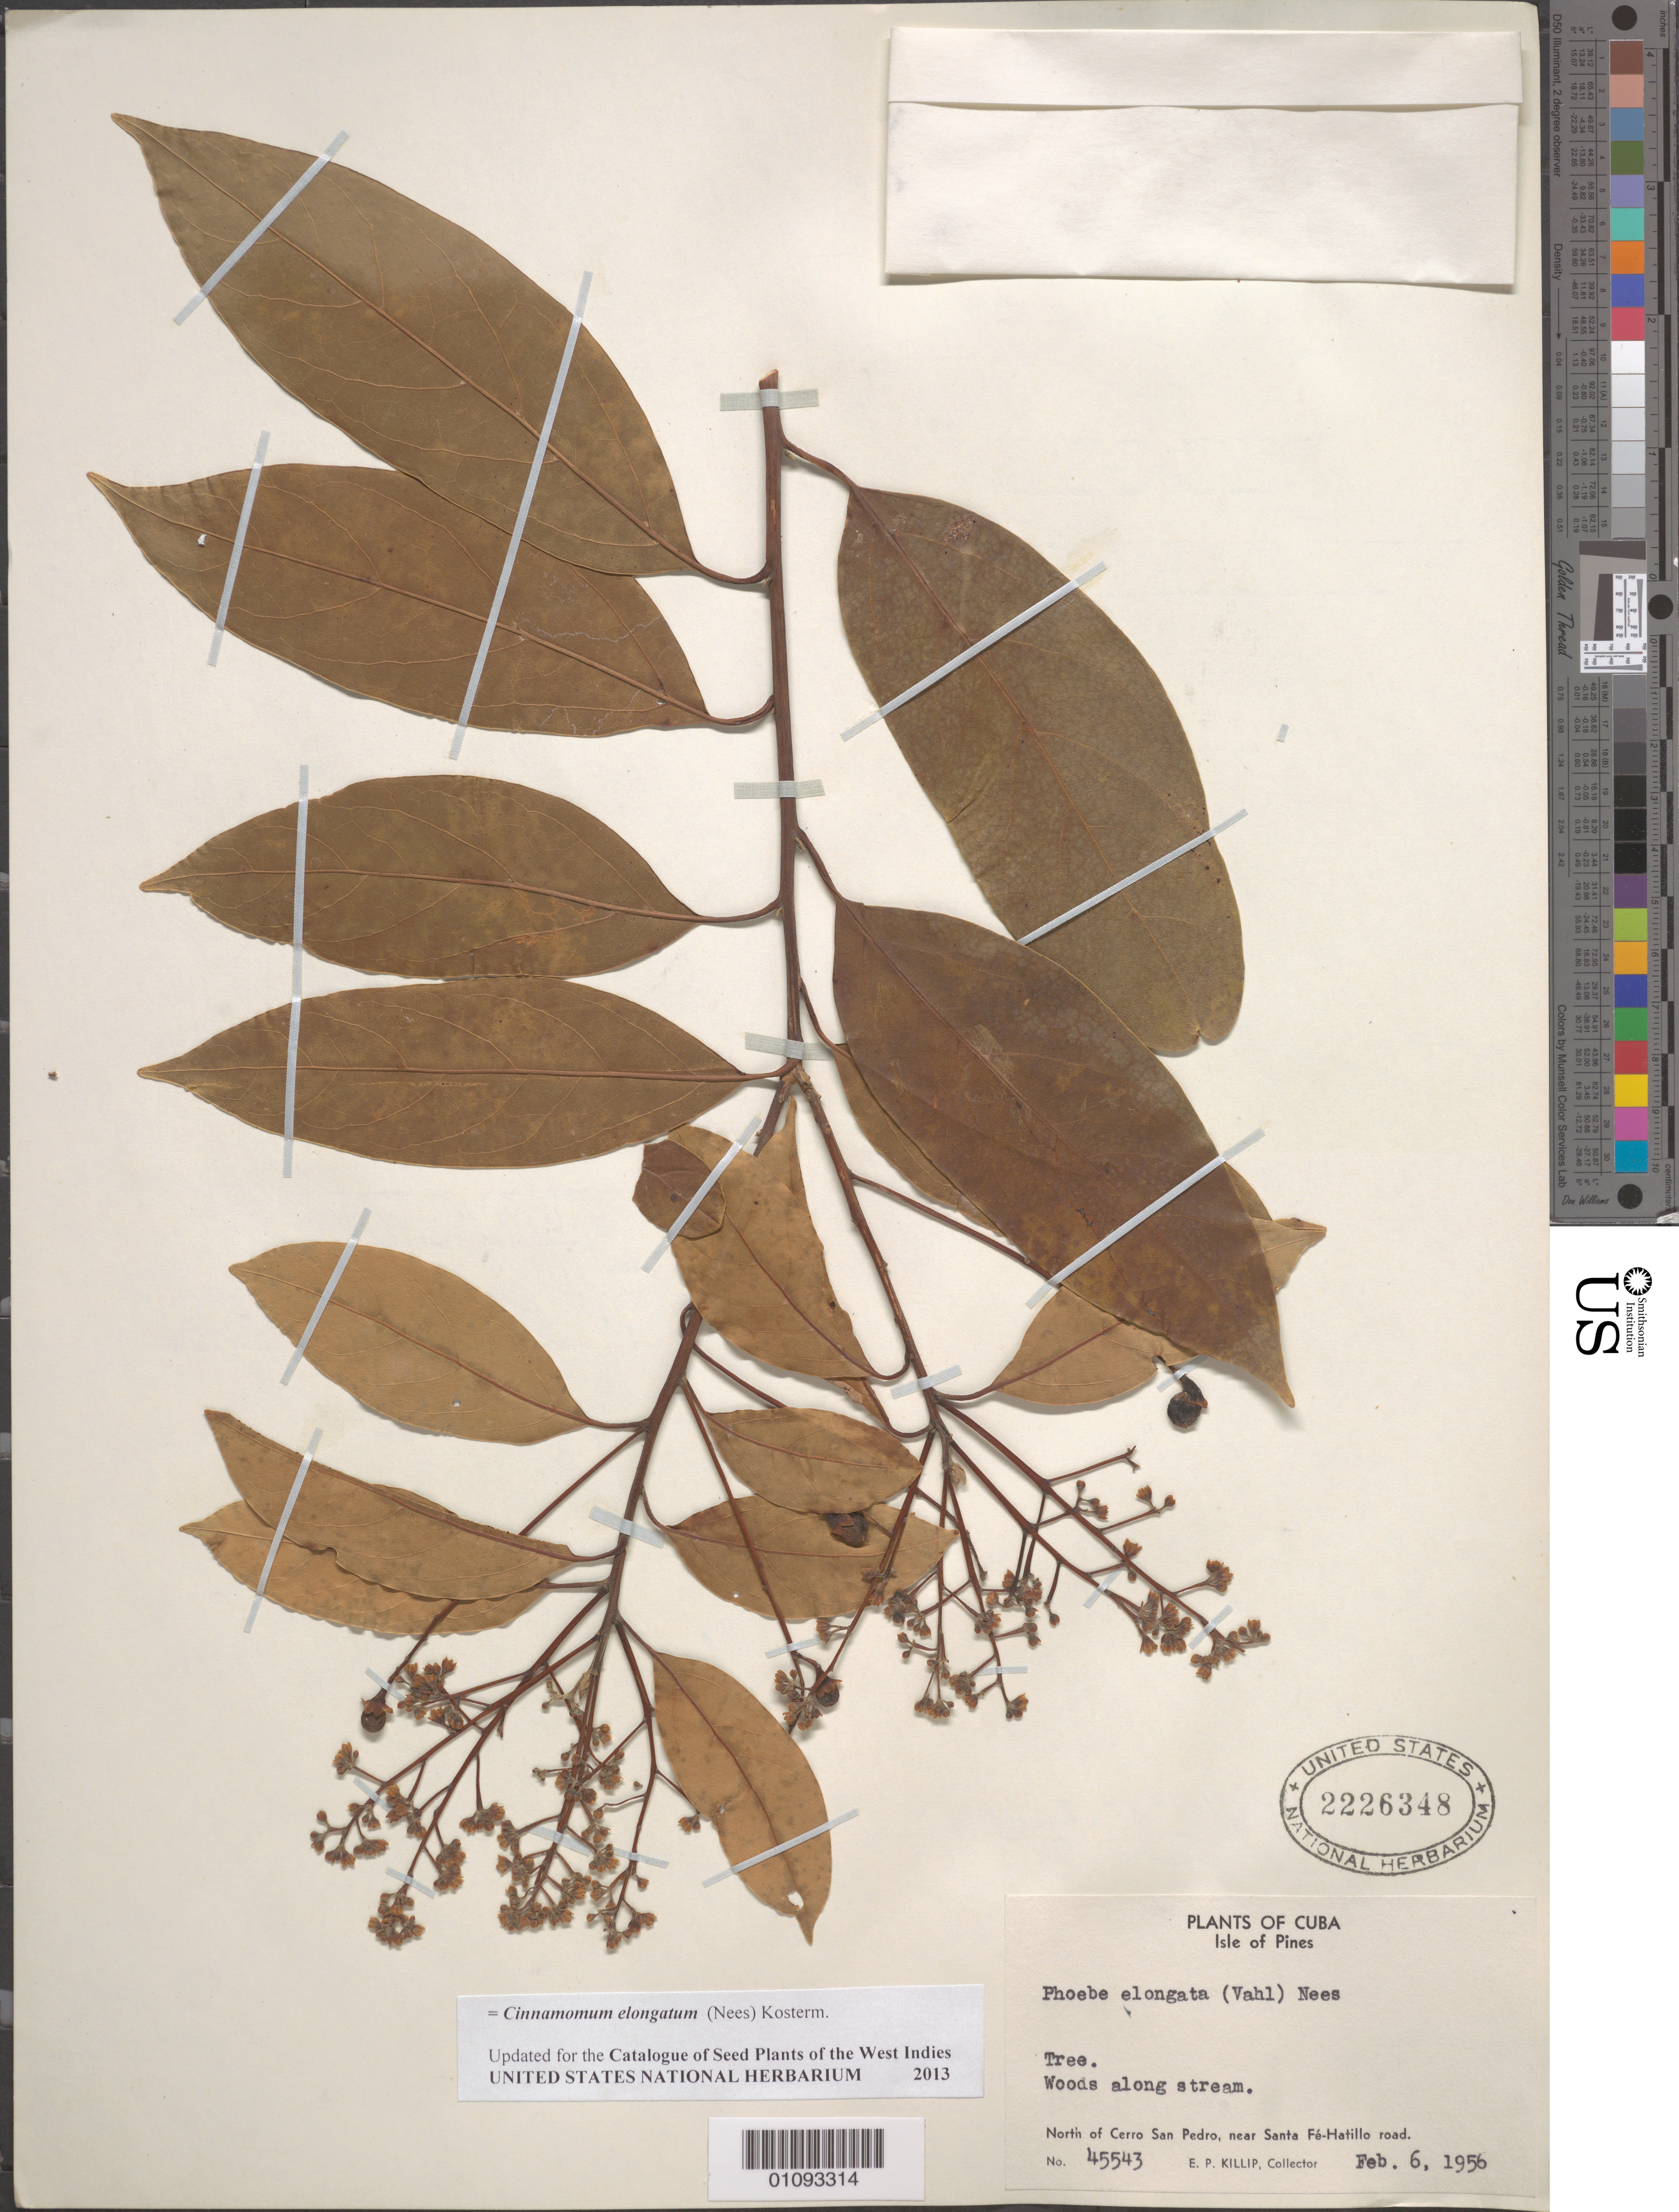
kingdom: Plantae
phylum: Tracheophyta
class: Magnoliopsida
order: Laurales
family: Lauraceae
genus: Phoebe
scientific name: Phoebe elongata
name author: (Vahl) Nees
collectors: E. P. Killip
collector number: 45543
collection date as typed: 06 Feb 1956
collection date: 1956-02-06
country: Cuba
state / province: Isla de La Juventud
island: Isla de la Juventud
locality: N of Cerro San Pedro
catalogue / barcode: US 2226348